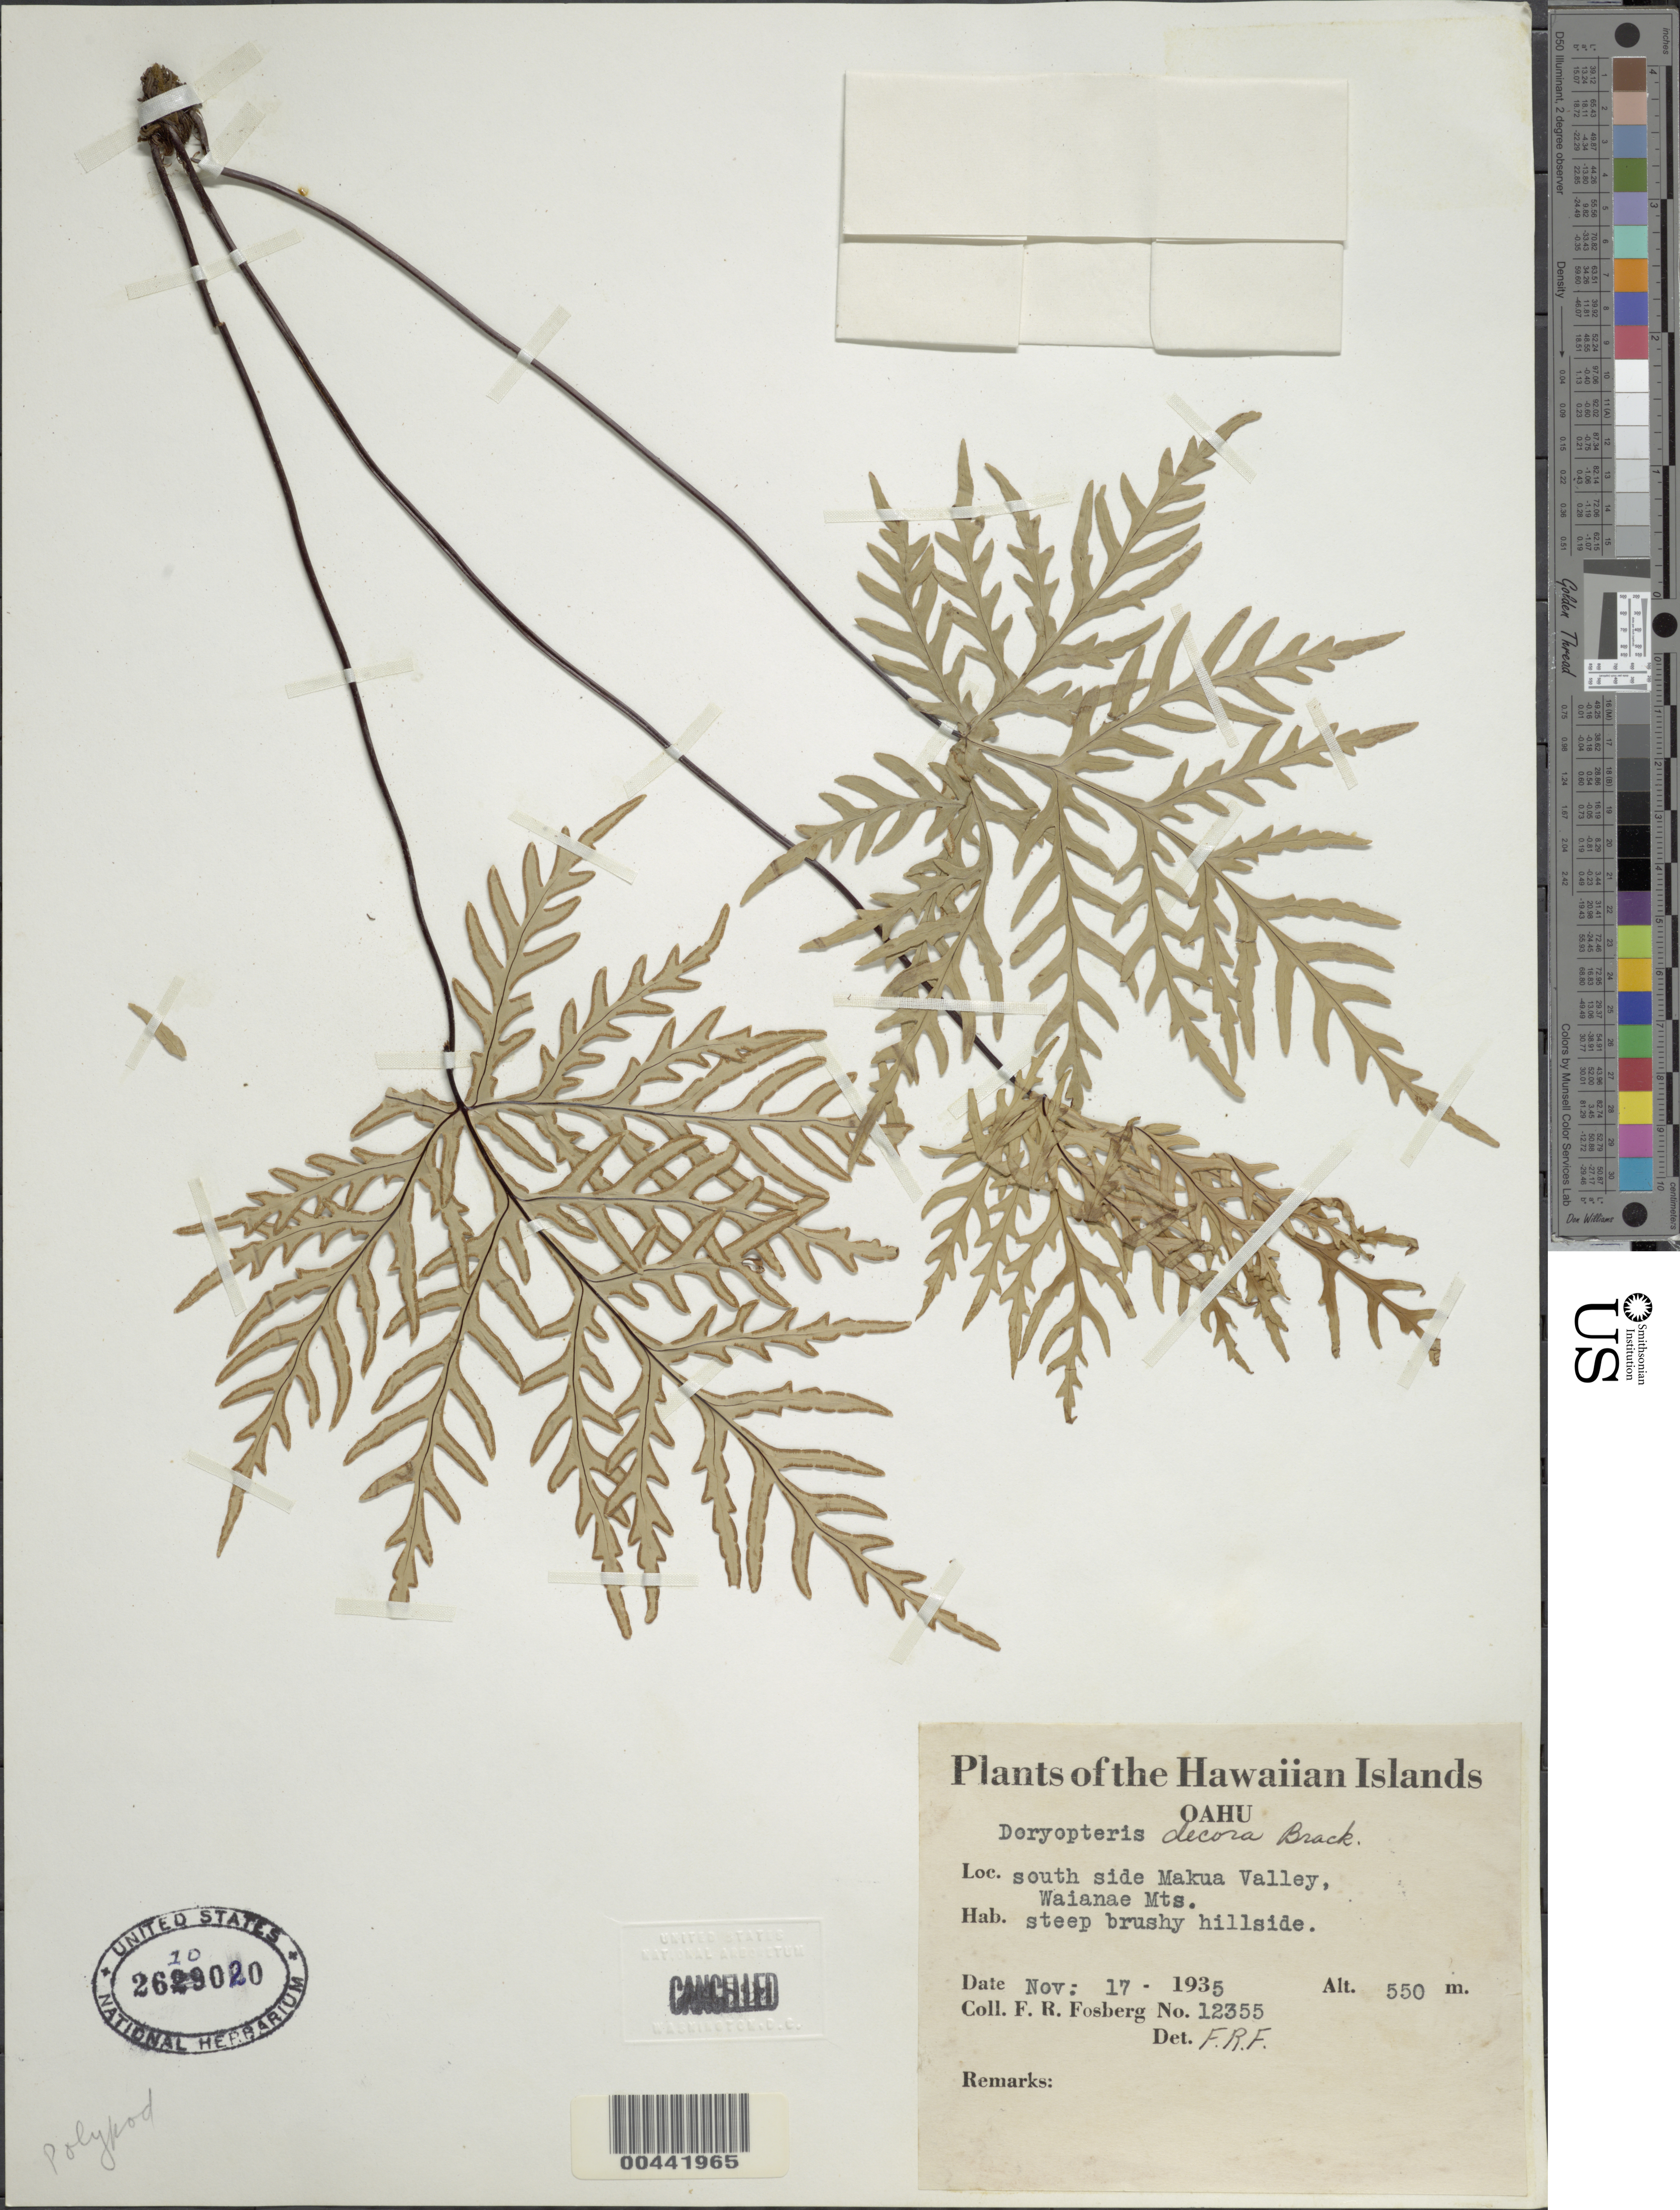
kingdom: Plantae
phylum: Tracheophyta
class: Polypodiopsida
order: Polypodiales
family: Pteridaceae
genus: Doryopteris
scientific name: Doryopteris decipiens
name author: (Hook.) J. Sm.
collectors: F. R. Fosberg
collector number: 12355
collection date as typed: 17 Nov 1935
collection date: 1935-11-17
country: United States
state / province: Hawaii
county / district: Honolulu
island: Oahu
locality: S side Makua Valley, Waianae Mts.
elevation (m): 550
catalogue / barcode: US 2610020